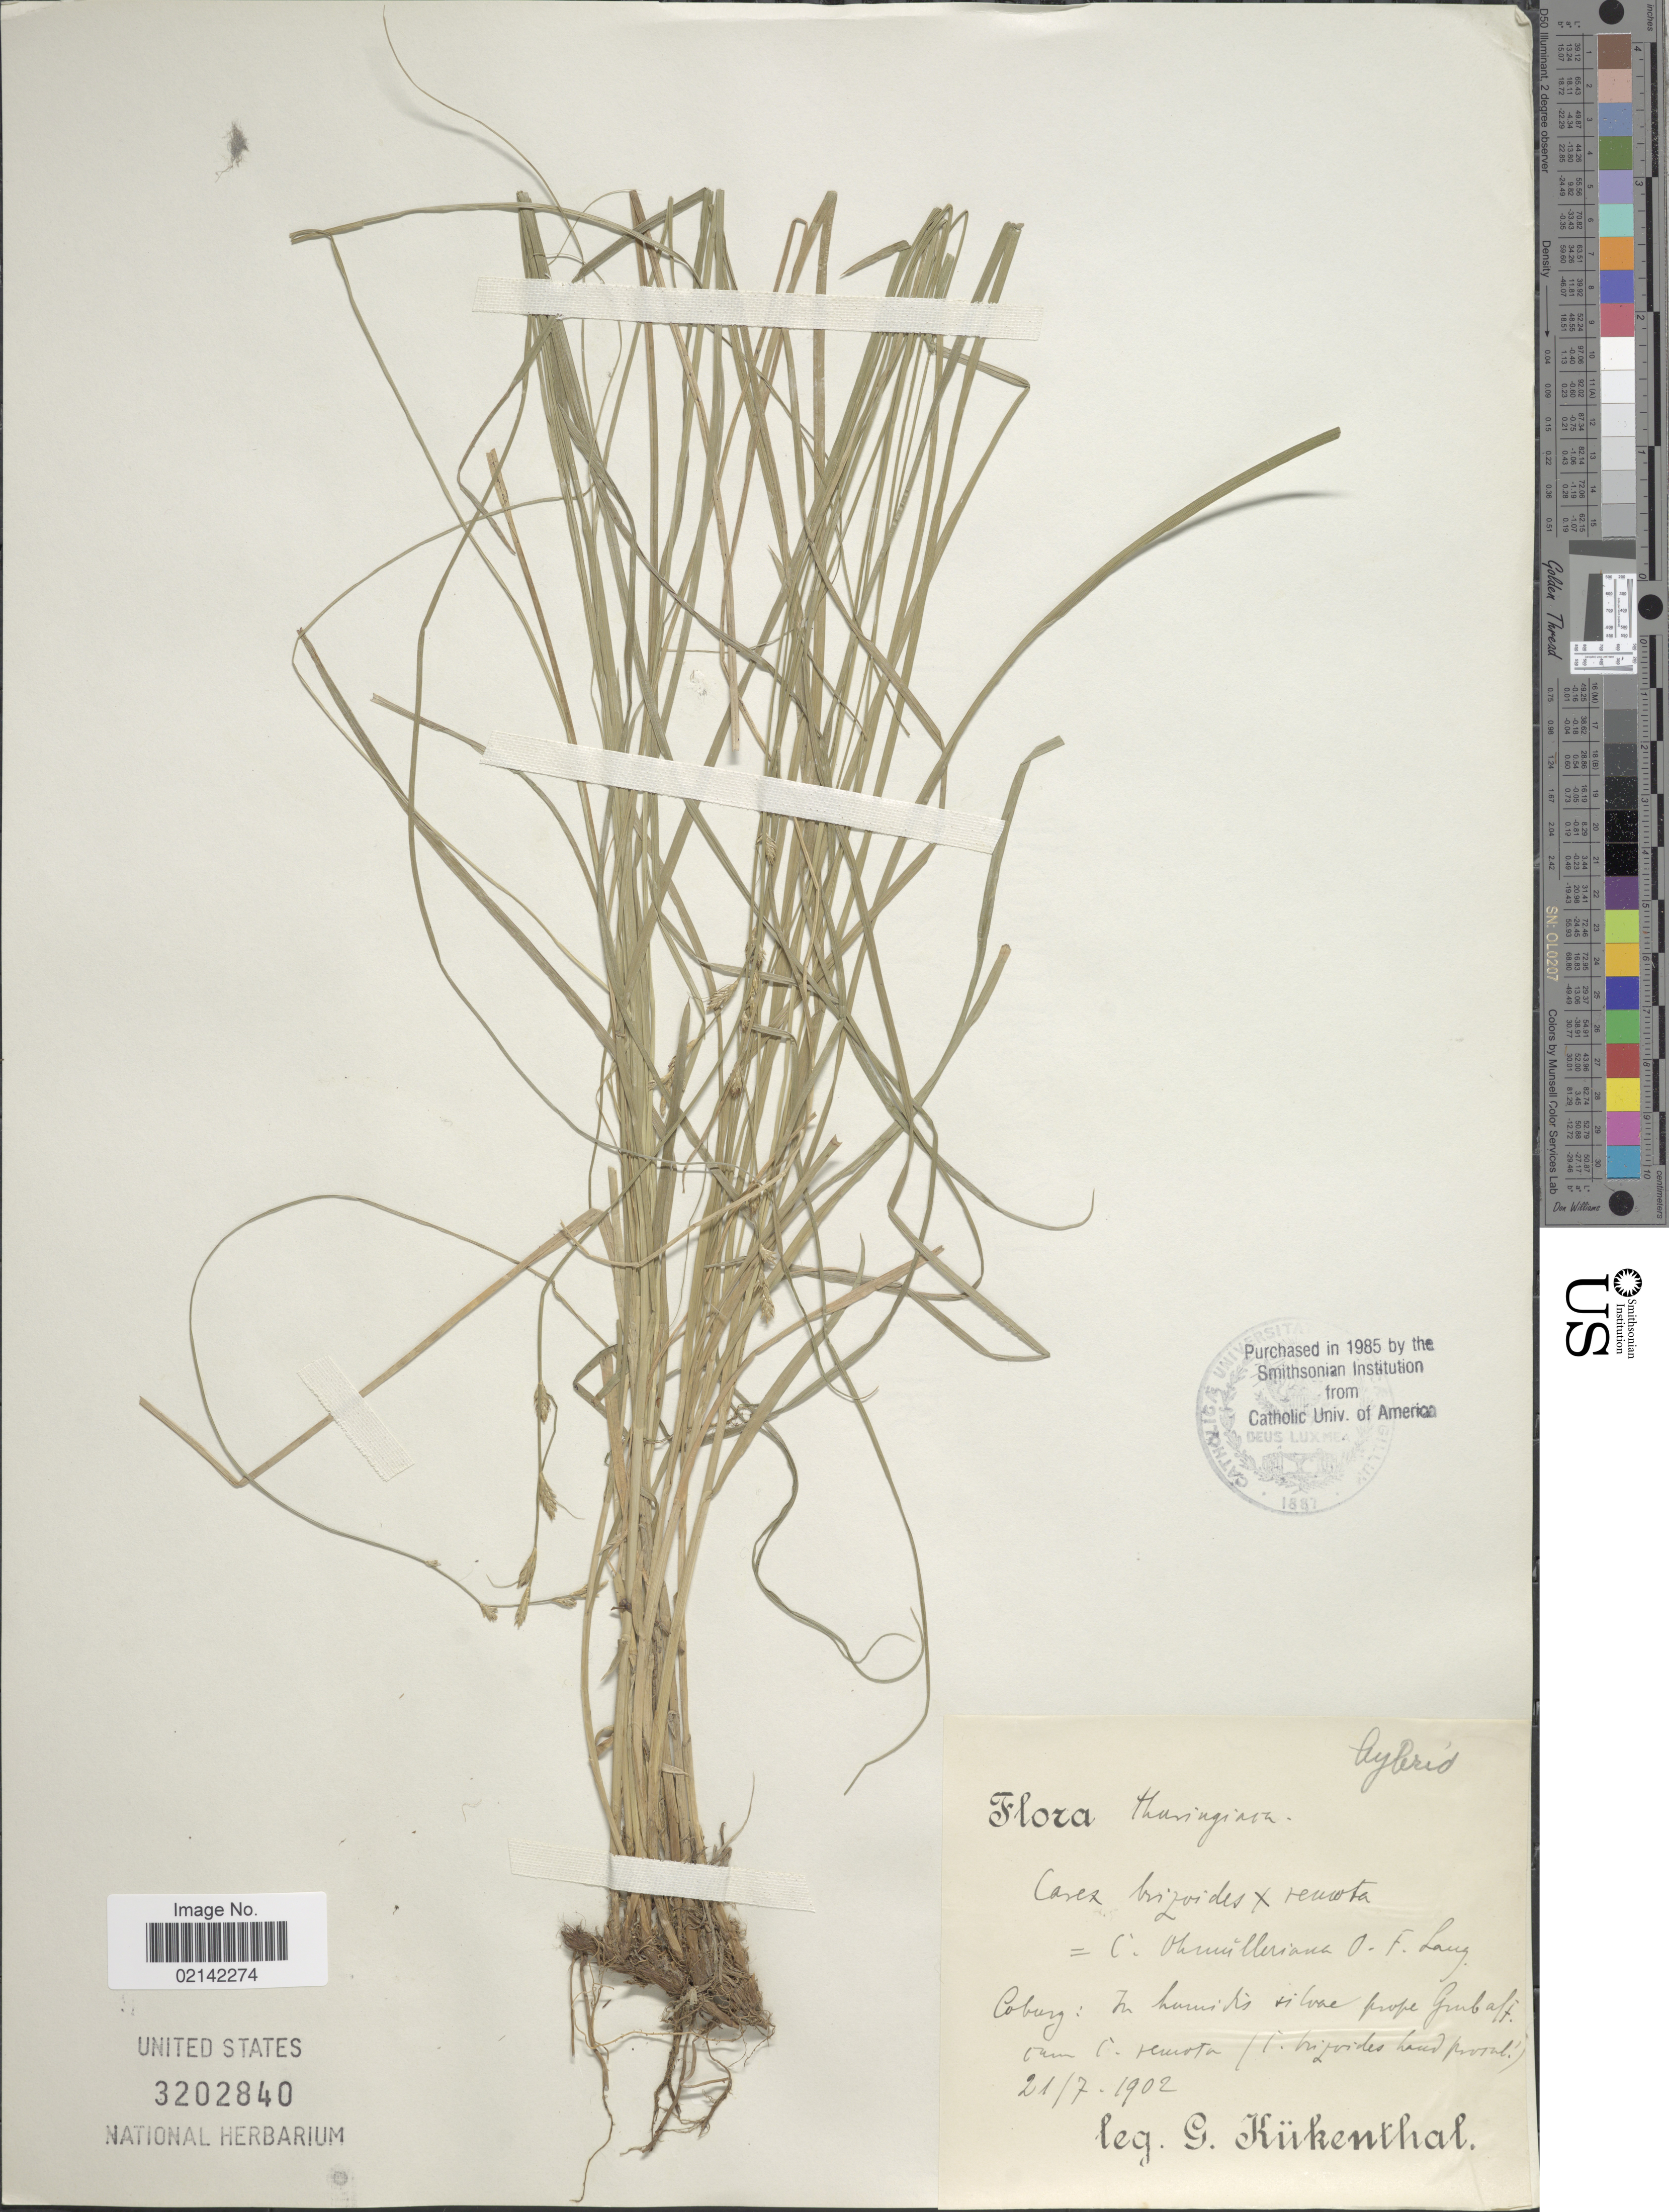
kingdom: Plantae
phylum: Tracheophyta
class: Liliopsida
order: Poales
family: Cyperaceae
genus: Carex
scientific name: Carex brizoides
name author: L.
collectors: G. Kükenthal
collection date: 1902-07-21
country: Germany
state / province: Thuringia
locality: Coburg: prope Grubalf [interpreted]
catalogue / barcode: US 3202840